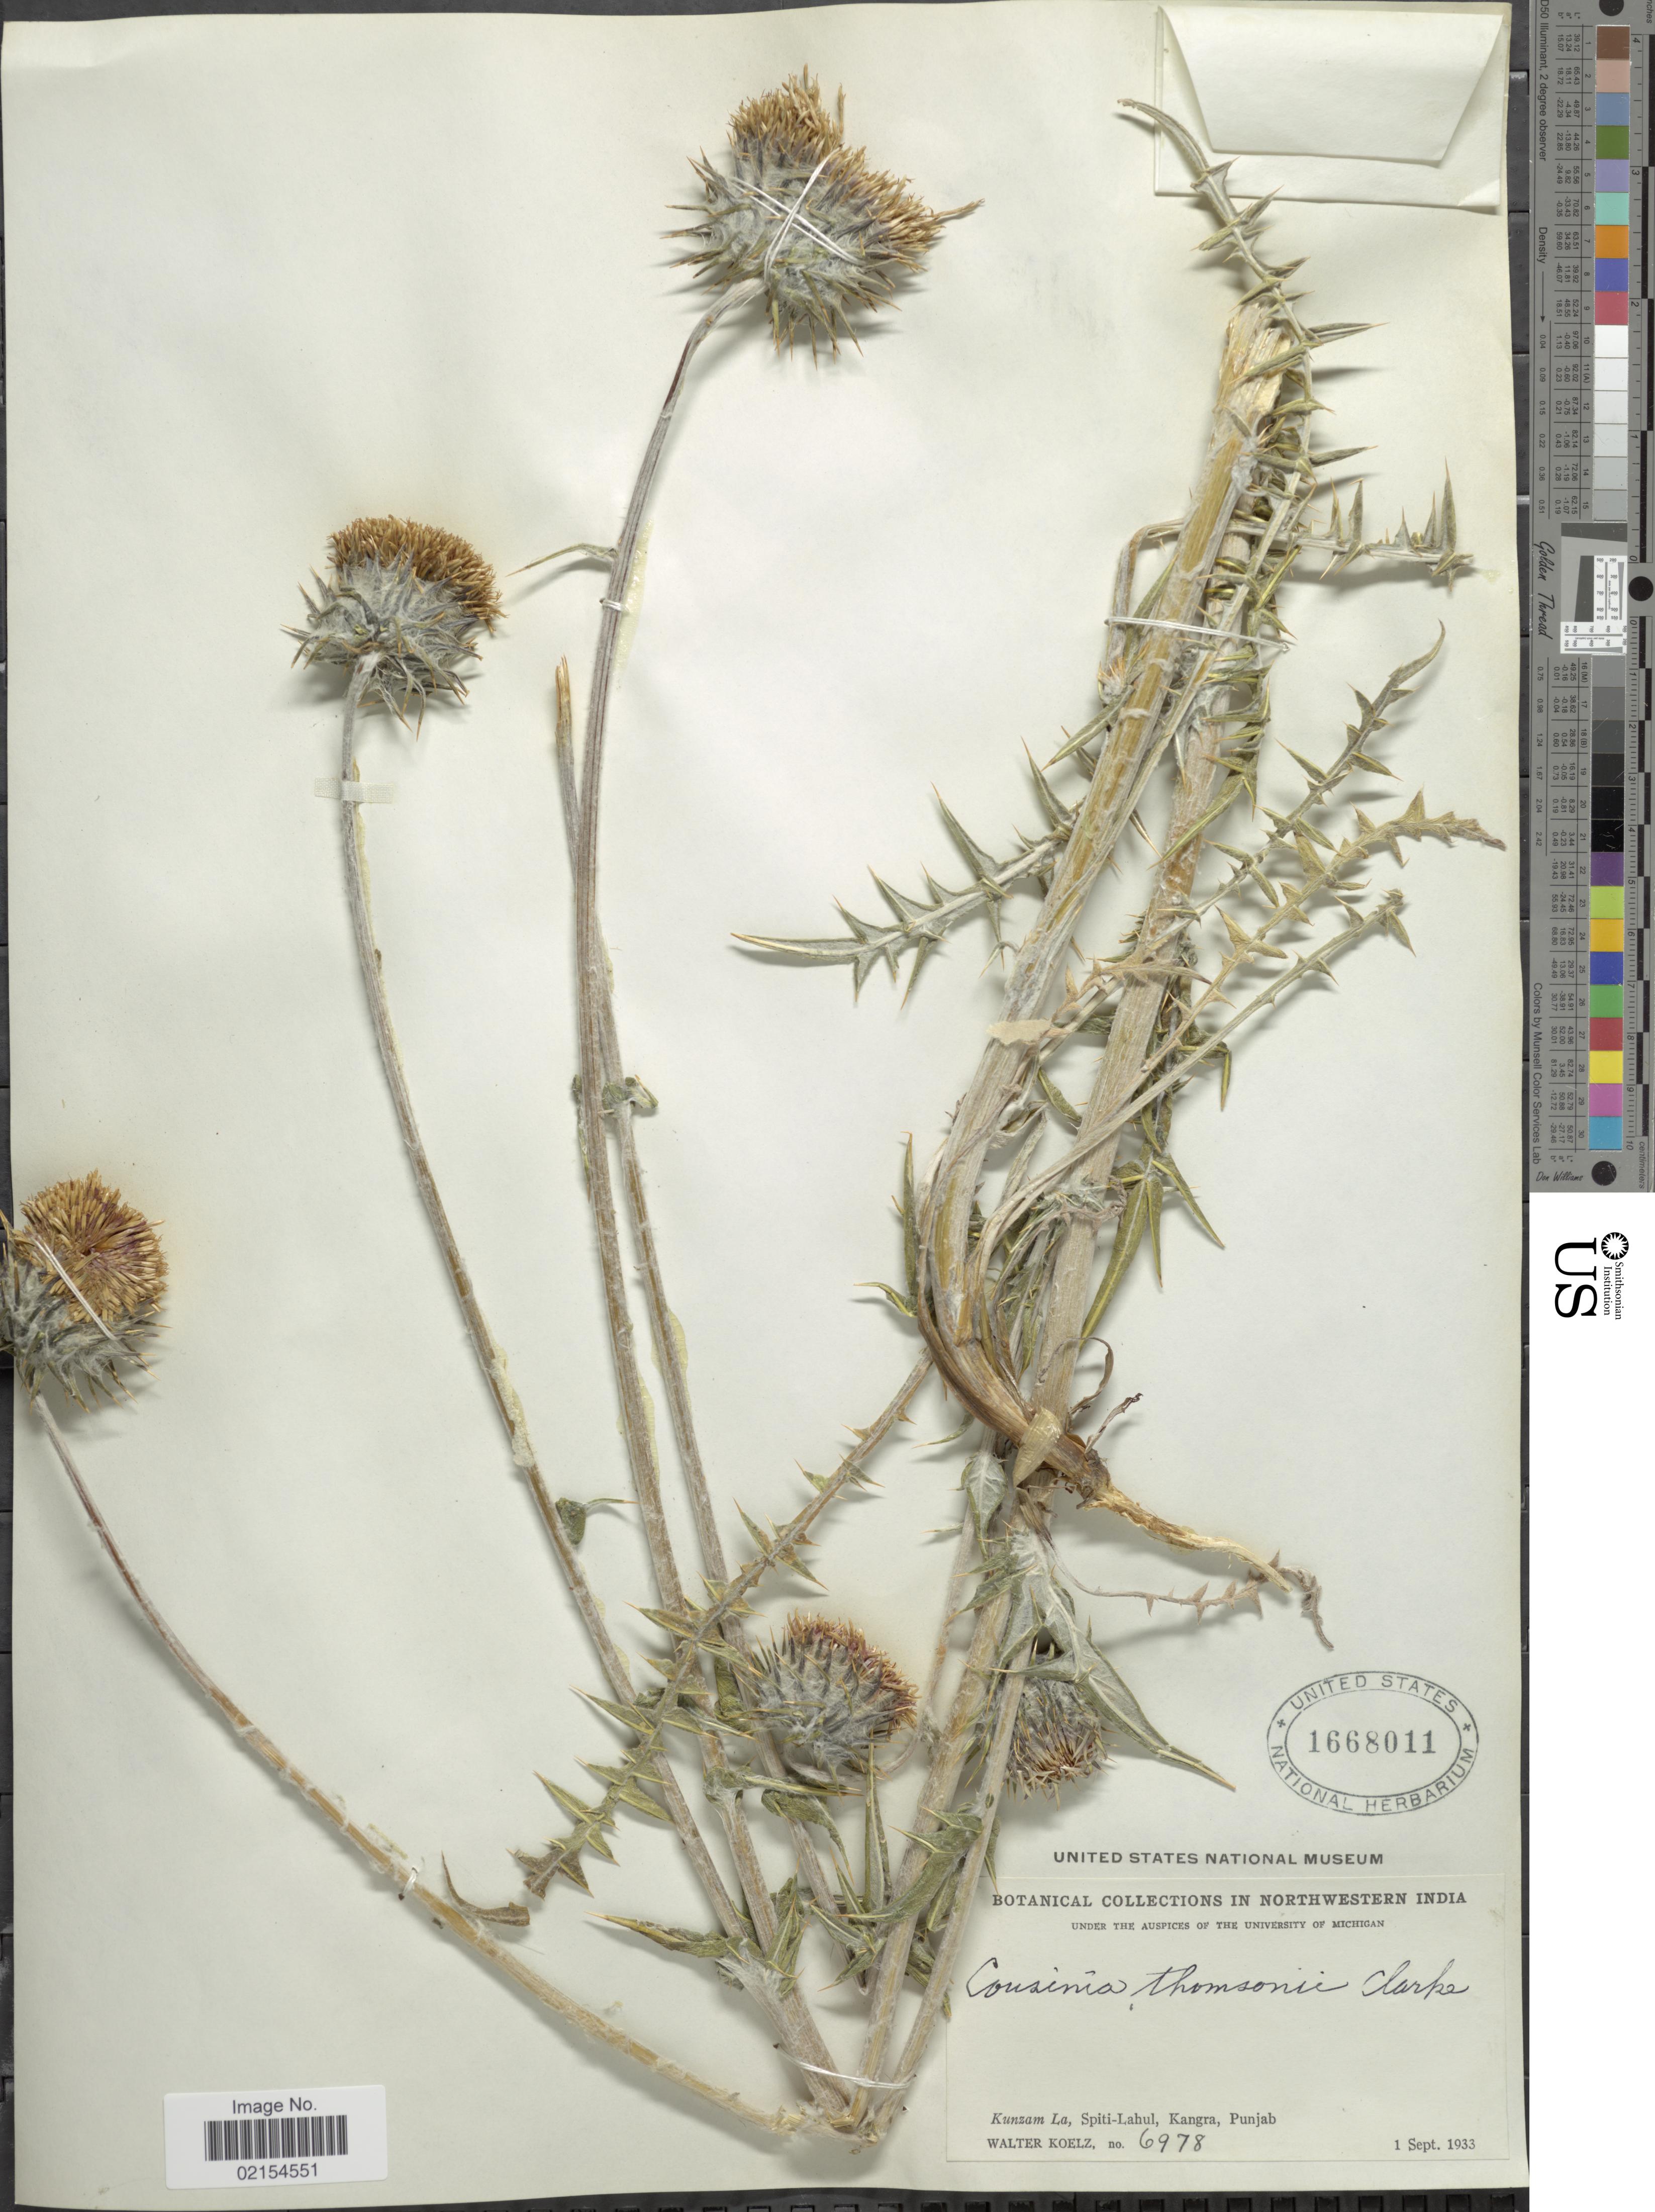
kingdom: Plantae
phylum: Tracheophyta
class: Magnoliopsida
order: Asterales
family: Asteraceae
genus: Cousinia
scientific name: Cousinia thomsonii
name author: C.B. Clarke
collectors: W. N. Koelz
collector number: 6978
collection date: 1933-09-01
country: India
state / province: Himachal Pradesh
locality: In Northwestern India, Kunzam La, Spiti-Lahul, Kangra, Punjab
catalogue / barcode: US 1668011